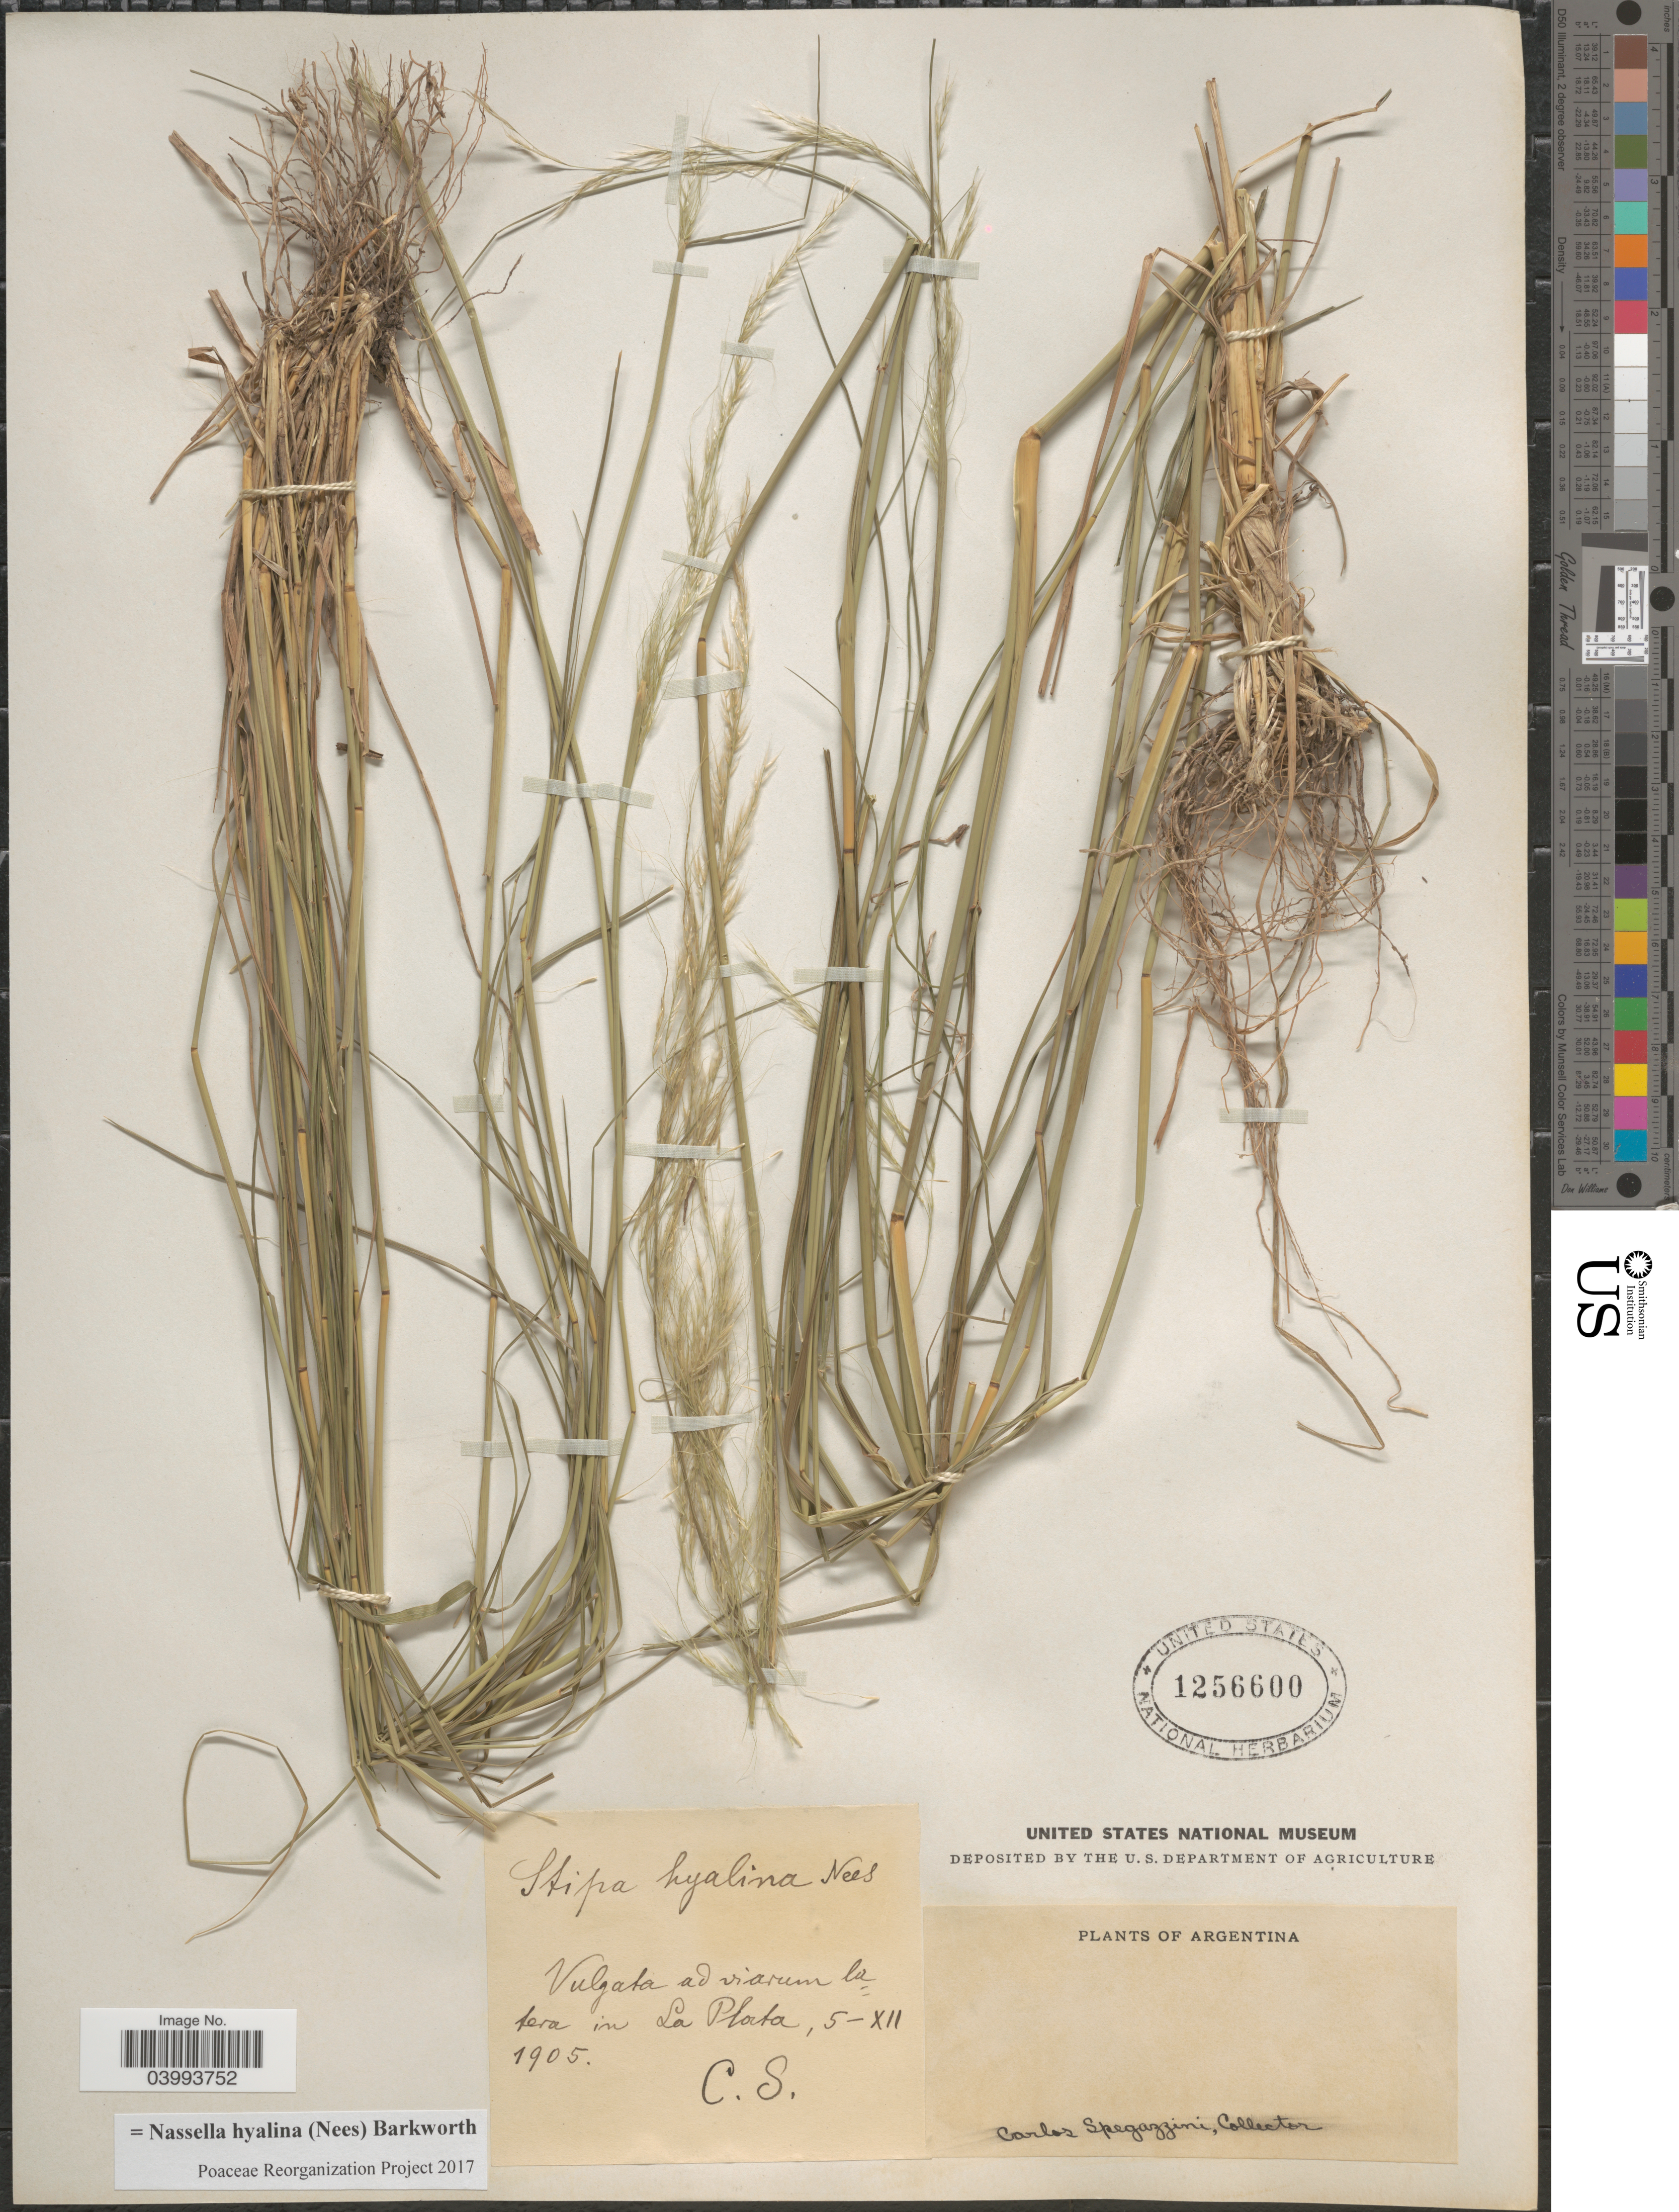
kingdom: Plantae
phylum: Tracheophyta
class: Liliopsida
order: Poales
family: Poaceae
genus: Nassella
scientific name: Nassella hyalina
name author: (Nees) Barkworth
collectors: C. L. Spegazzini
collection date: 1905-12-05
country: Argentina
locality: Vulgata ad viarum la tera in La Plata.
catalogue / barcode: US 1256600